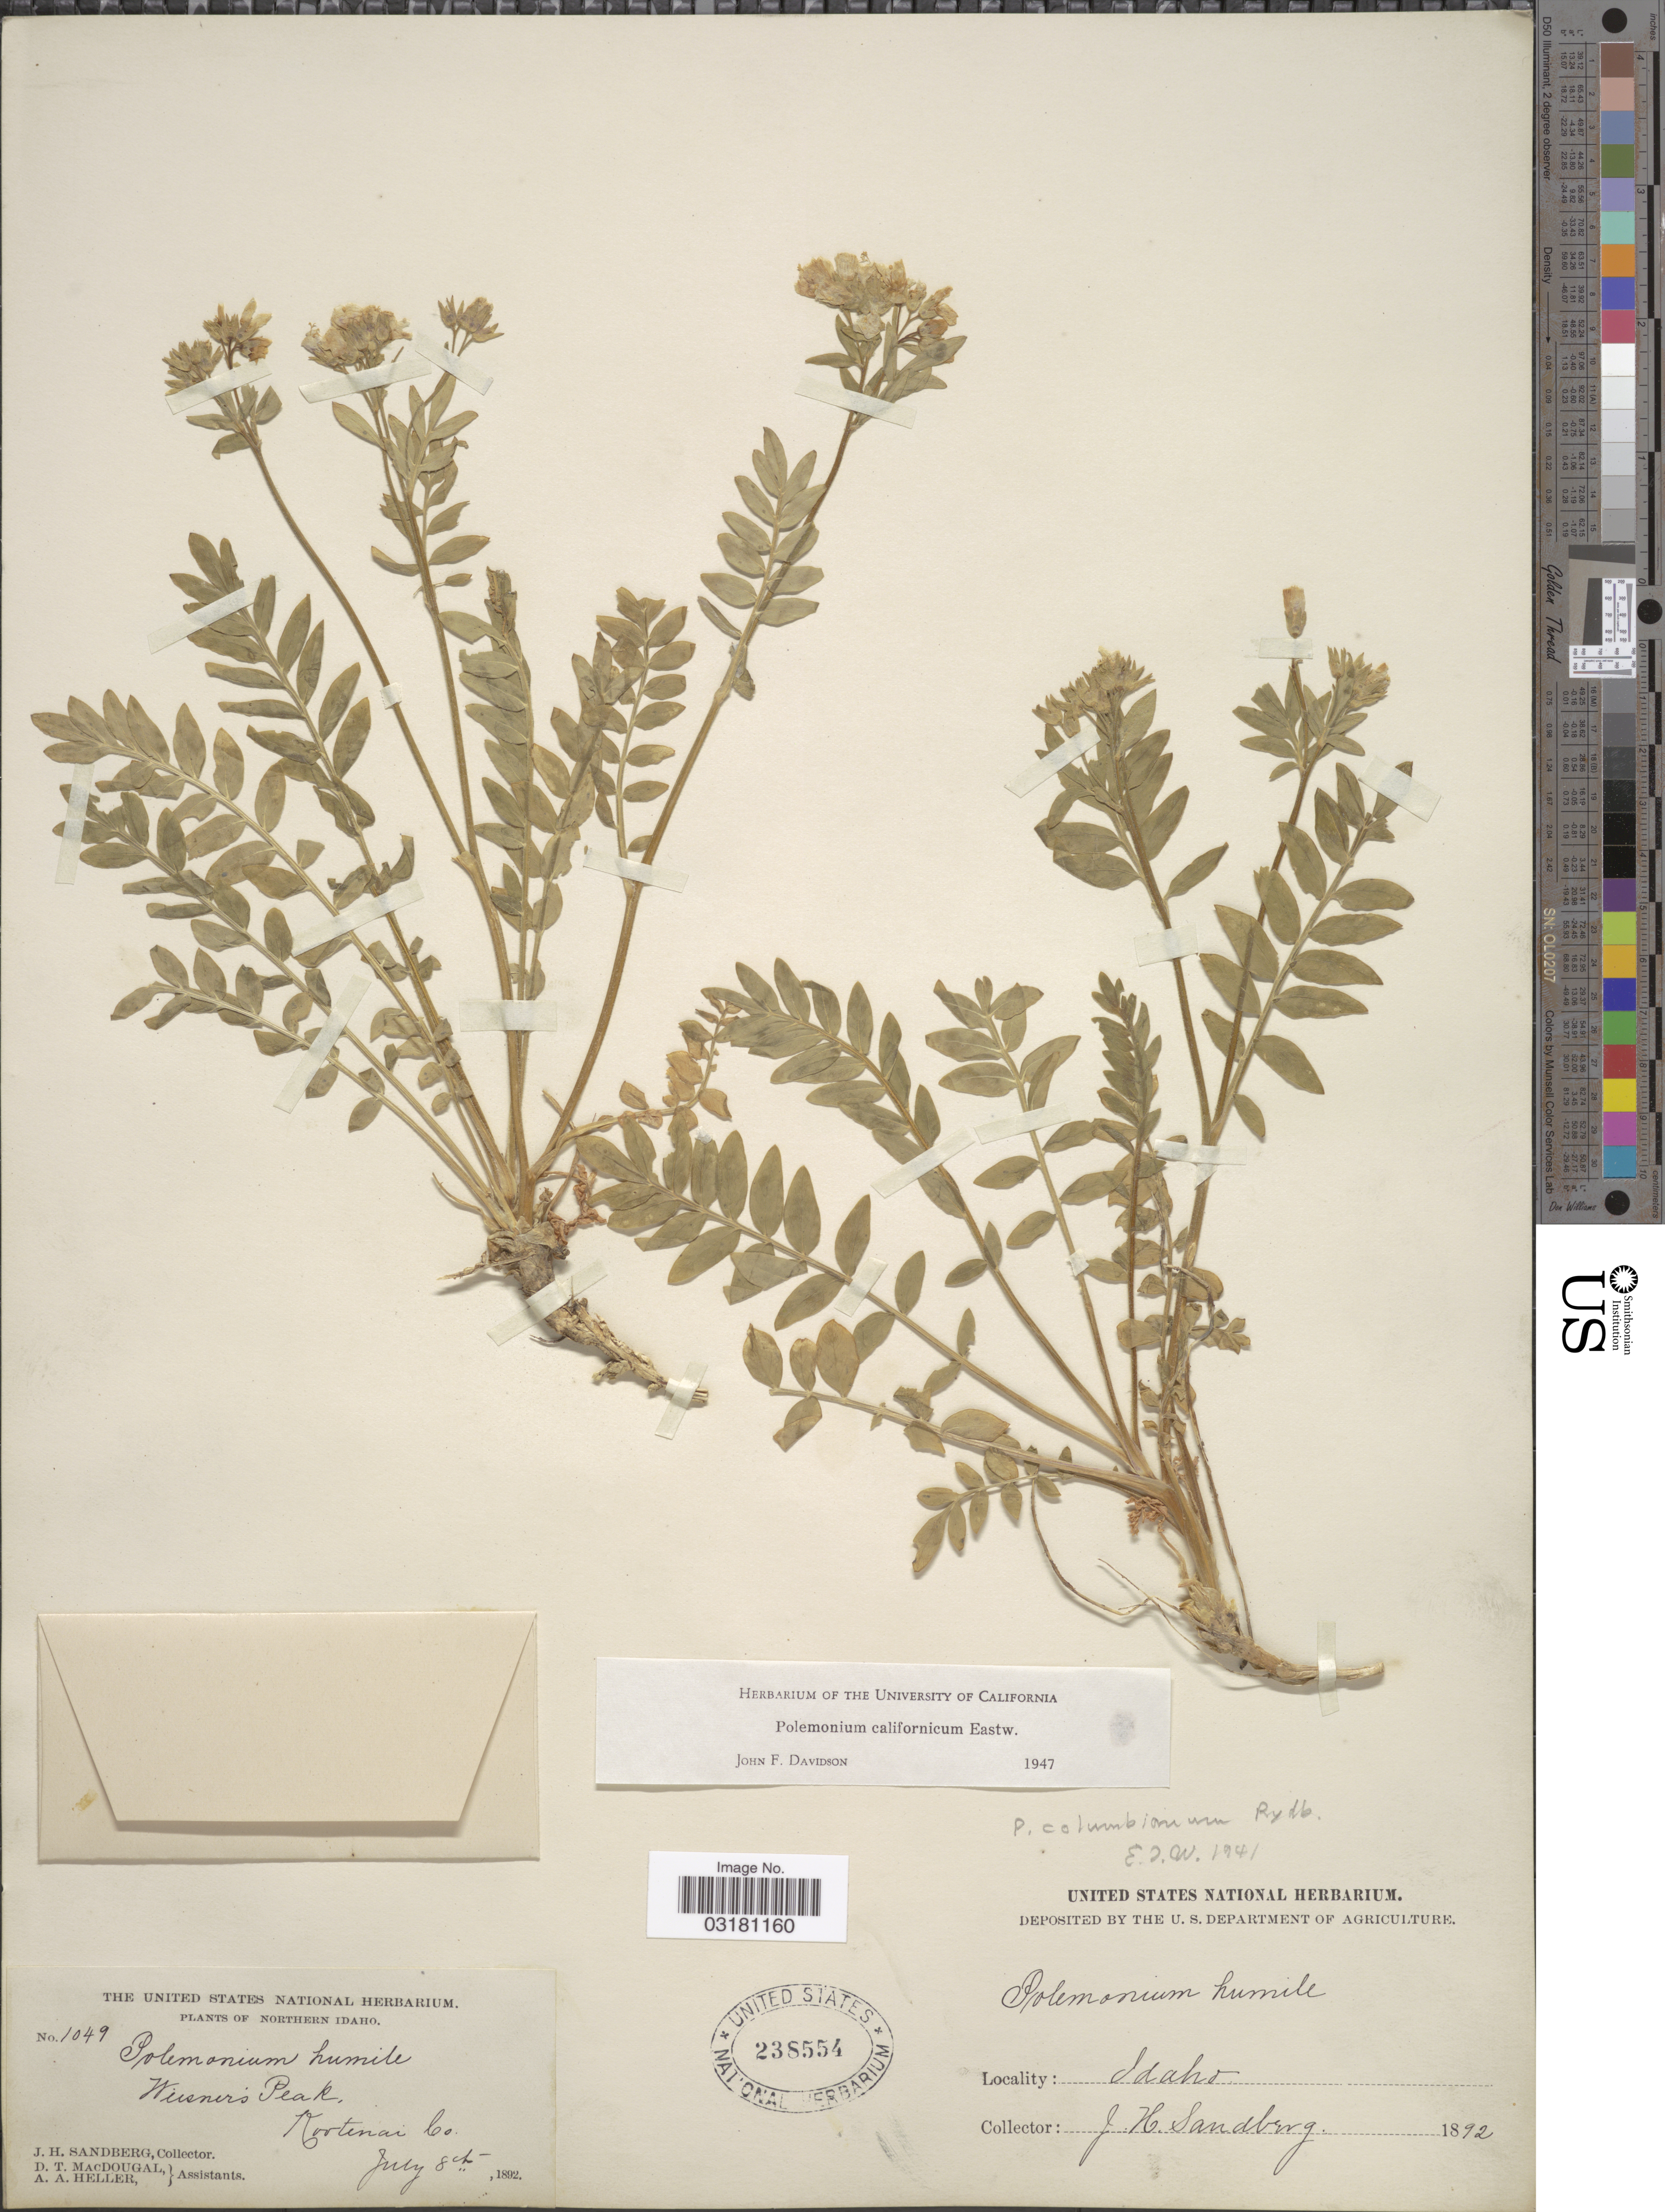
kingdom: Plantae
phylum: Tracheophyta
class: Magnoliopsida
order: Ericales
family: Polemoniaceae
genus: Polemonium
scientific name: Polemonium californicum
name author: Eastw.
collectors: J. H. Sandberg, D. T. MacDougal & A. A. Heller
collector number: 1049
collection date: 1892-07-08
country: United States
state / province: Idaho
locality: Northern Idaho. Weisner's Peak, Kootenai Co.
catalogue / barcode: US 238554